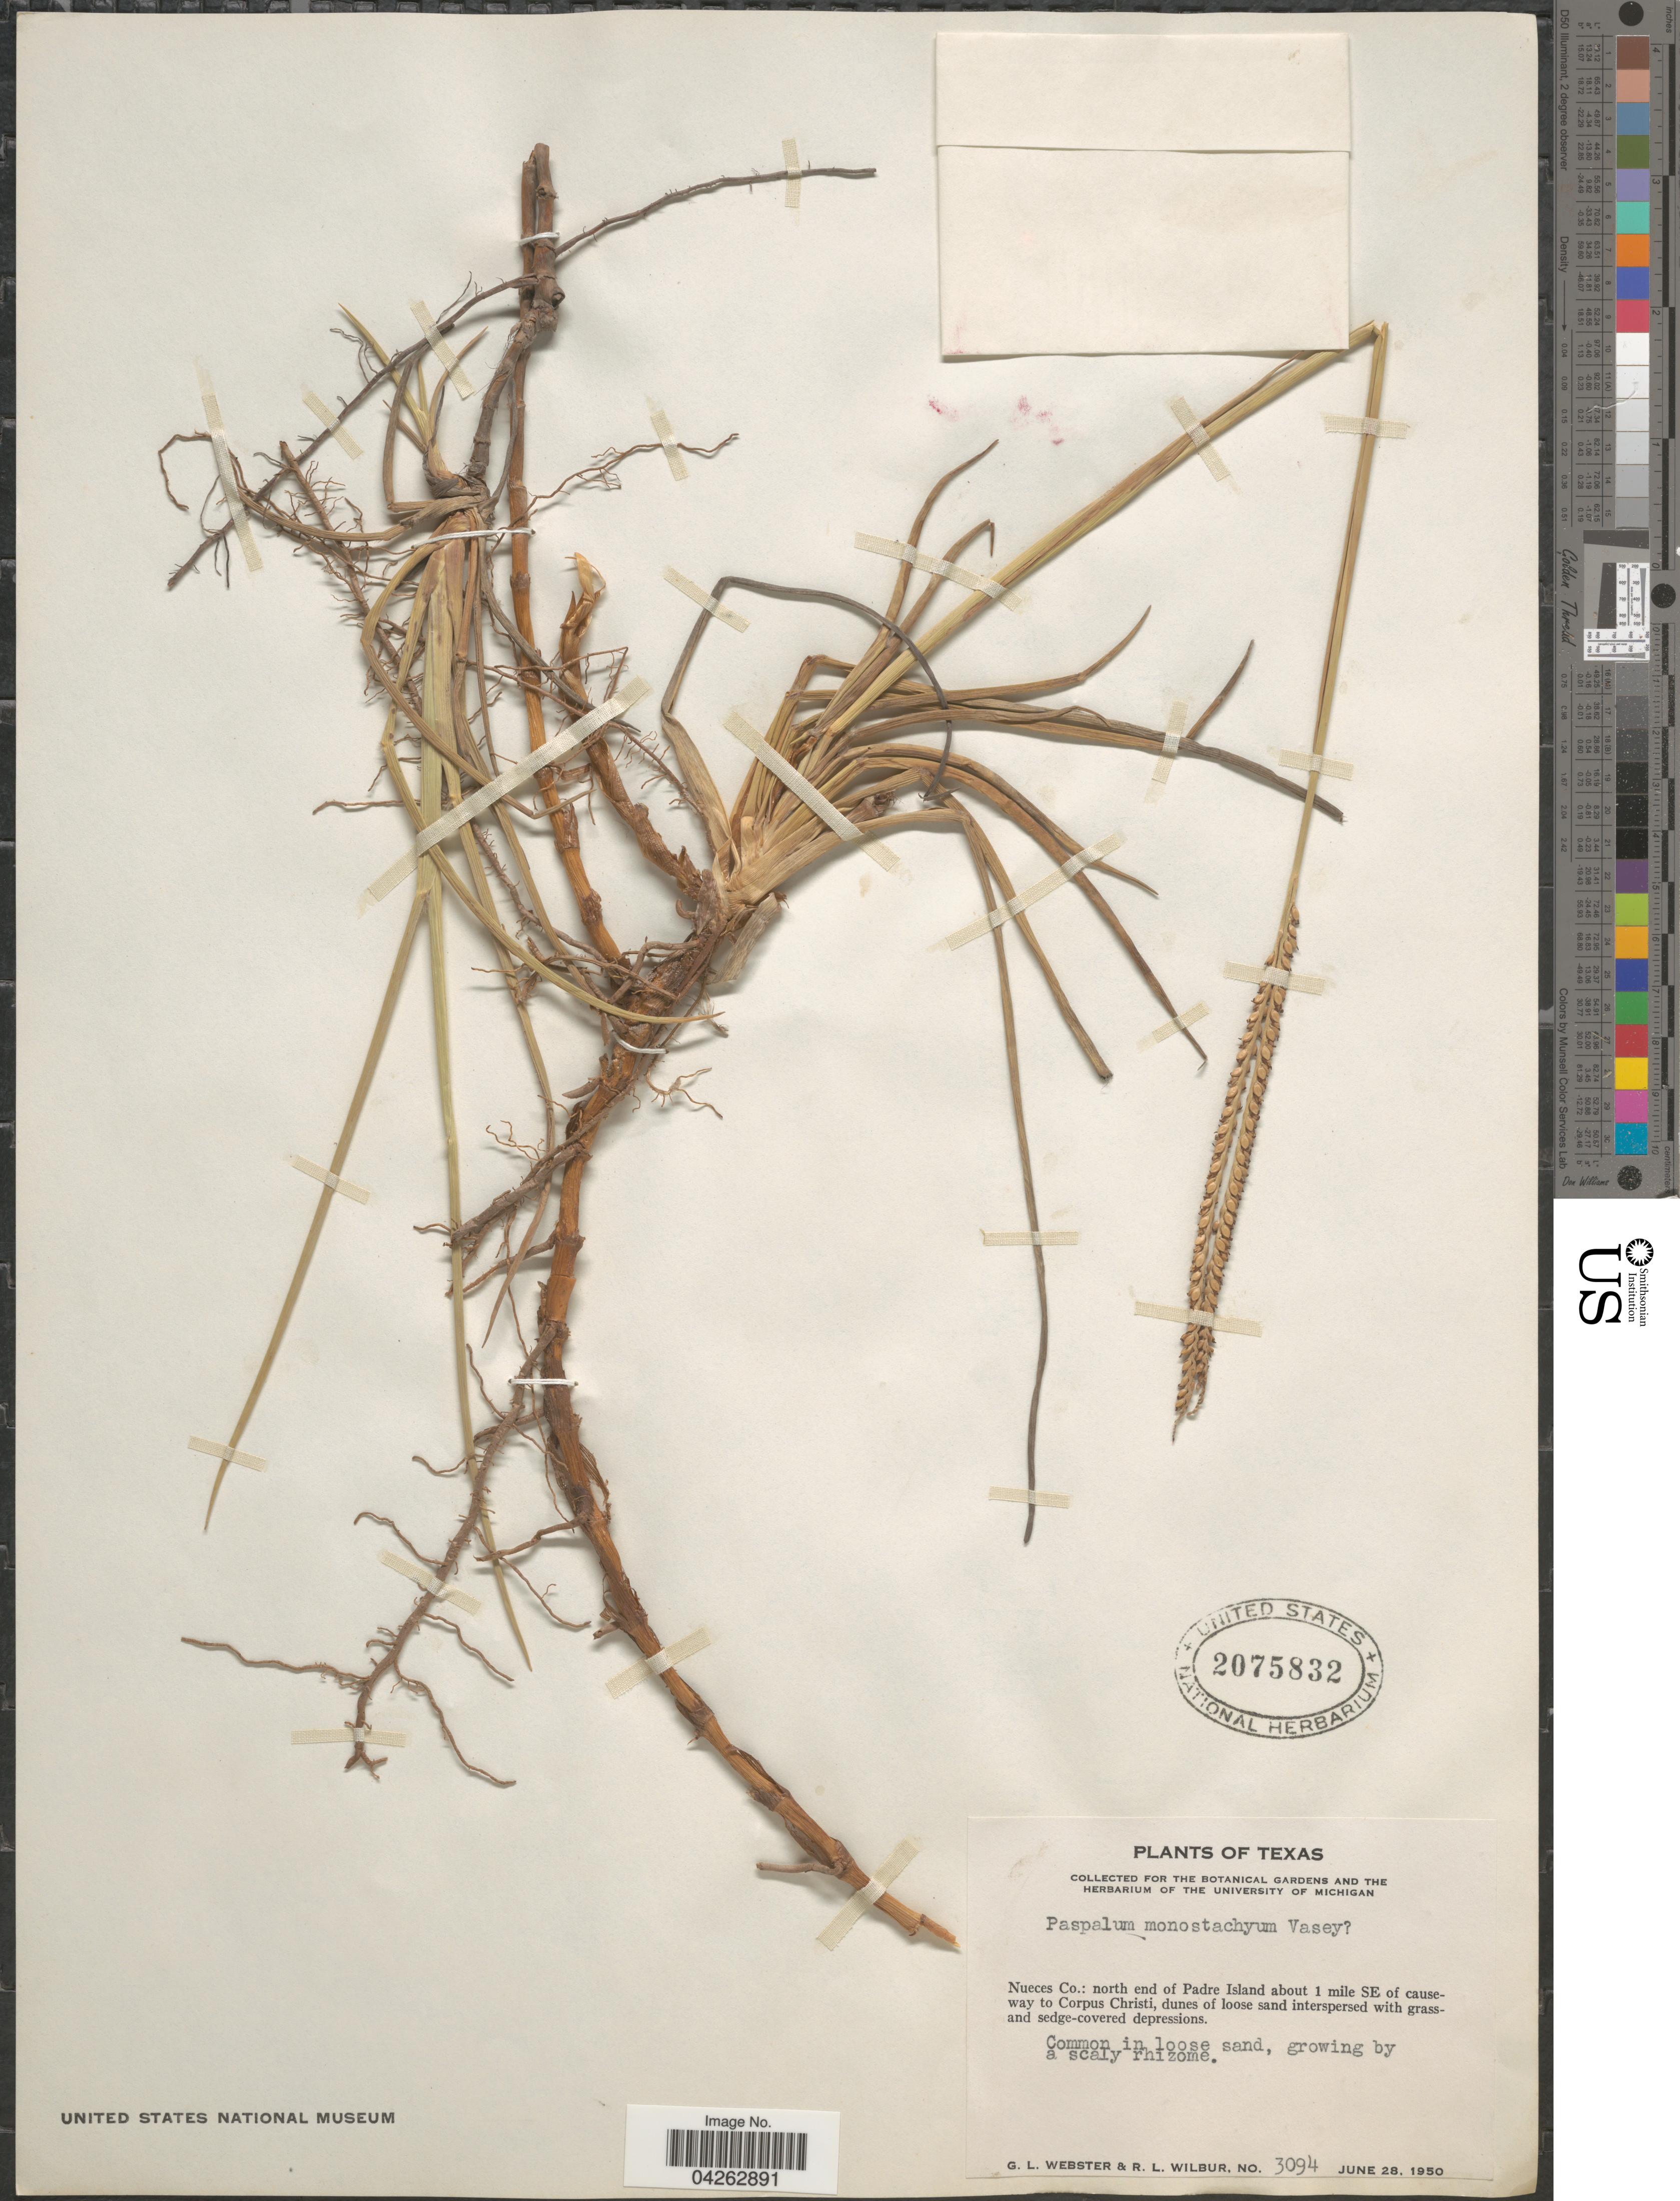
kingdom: Plantae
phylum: Tracheophyta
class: Liliopsida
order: Poales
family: Poaceae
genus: Paspalum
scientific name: Paspalum monostachyum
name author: Vasey ex Chapm.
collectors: G. L. Webster & R. L. Wilbur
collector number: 3094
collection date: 1950-06-28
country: United States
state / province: Texas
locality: Nueces Co.: north end of Padre Island about 1 mile SE of causeway to Corpus Christi.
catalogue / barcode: US 2075832